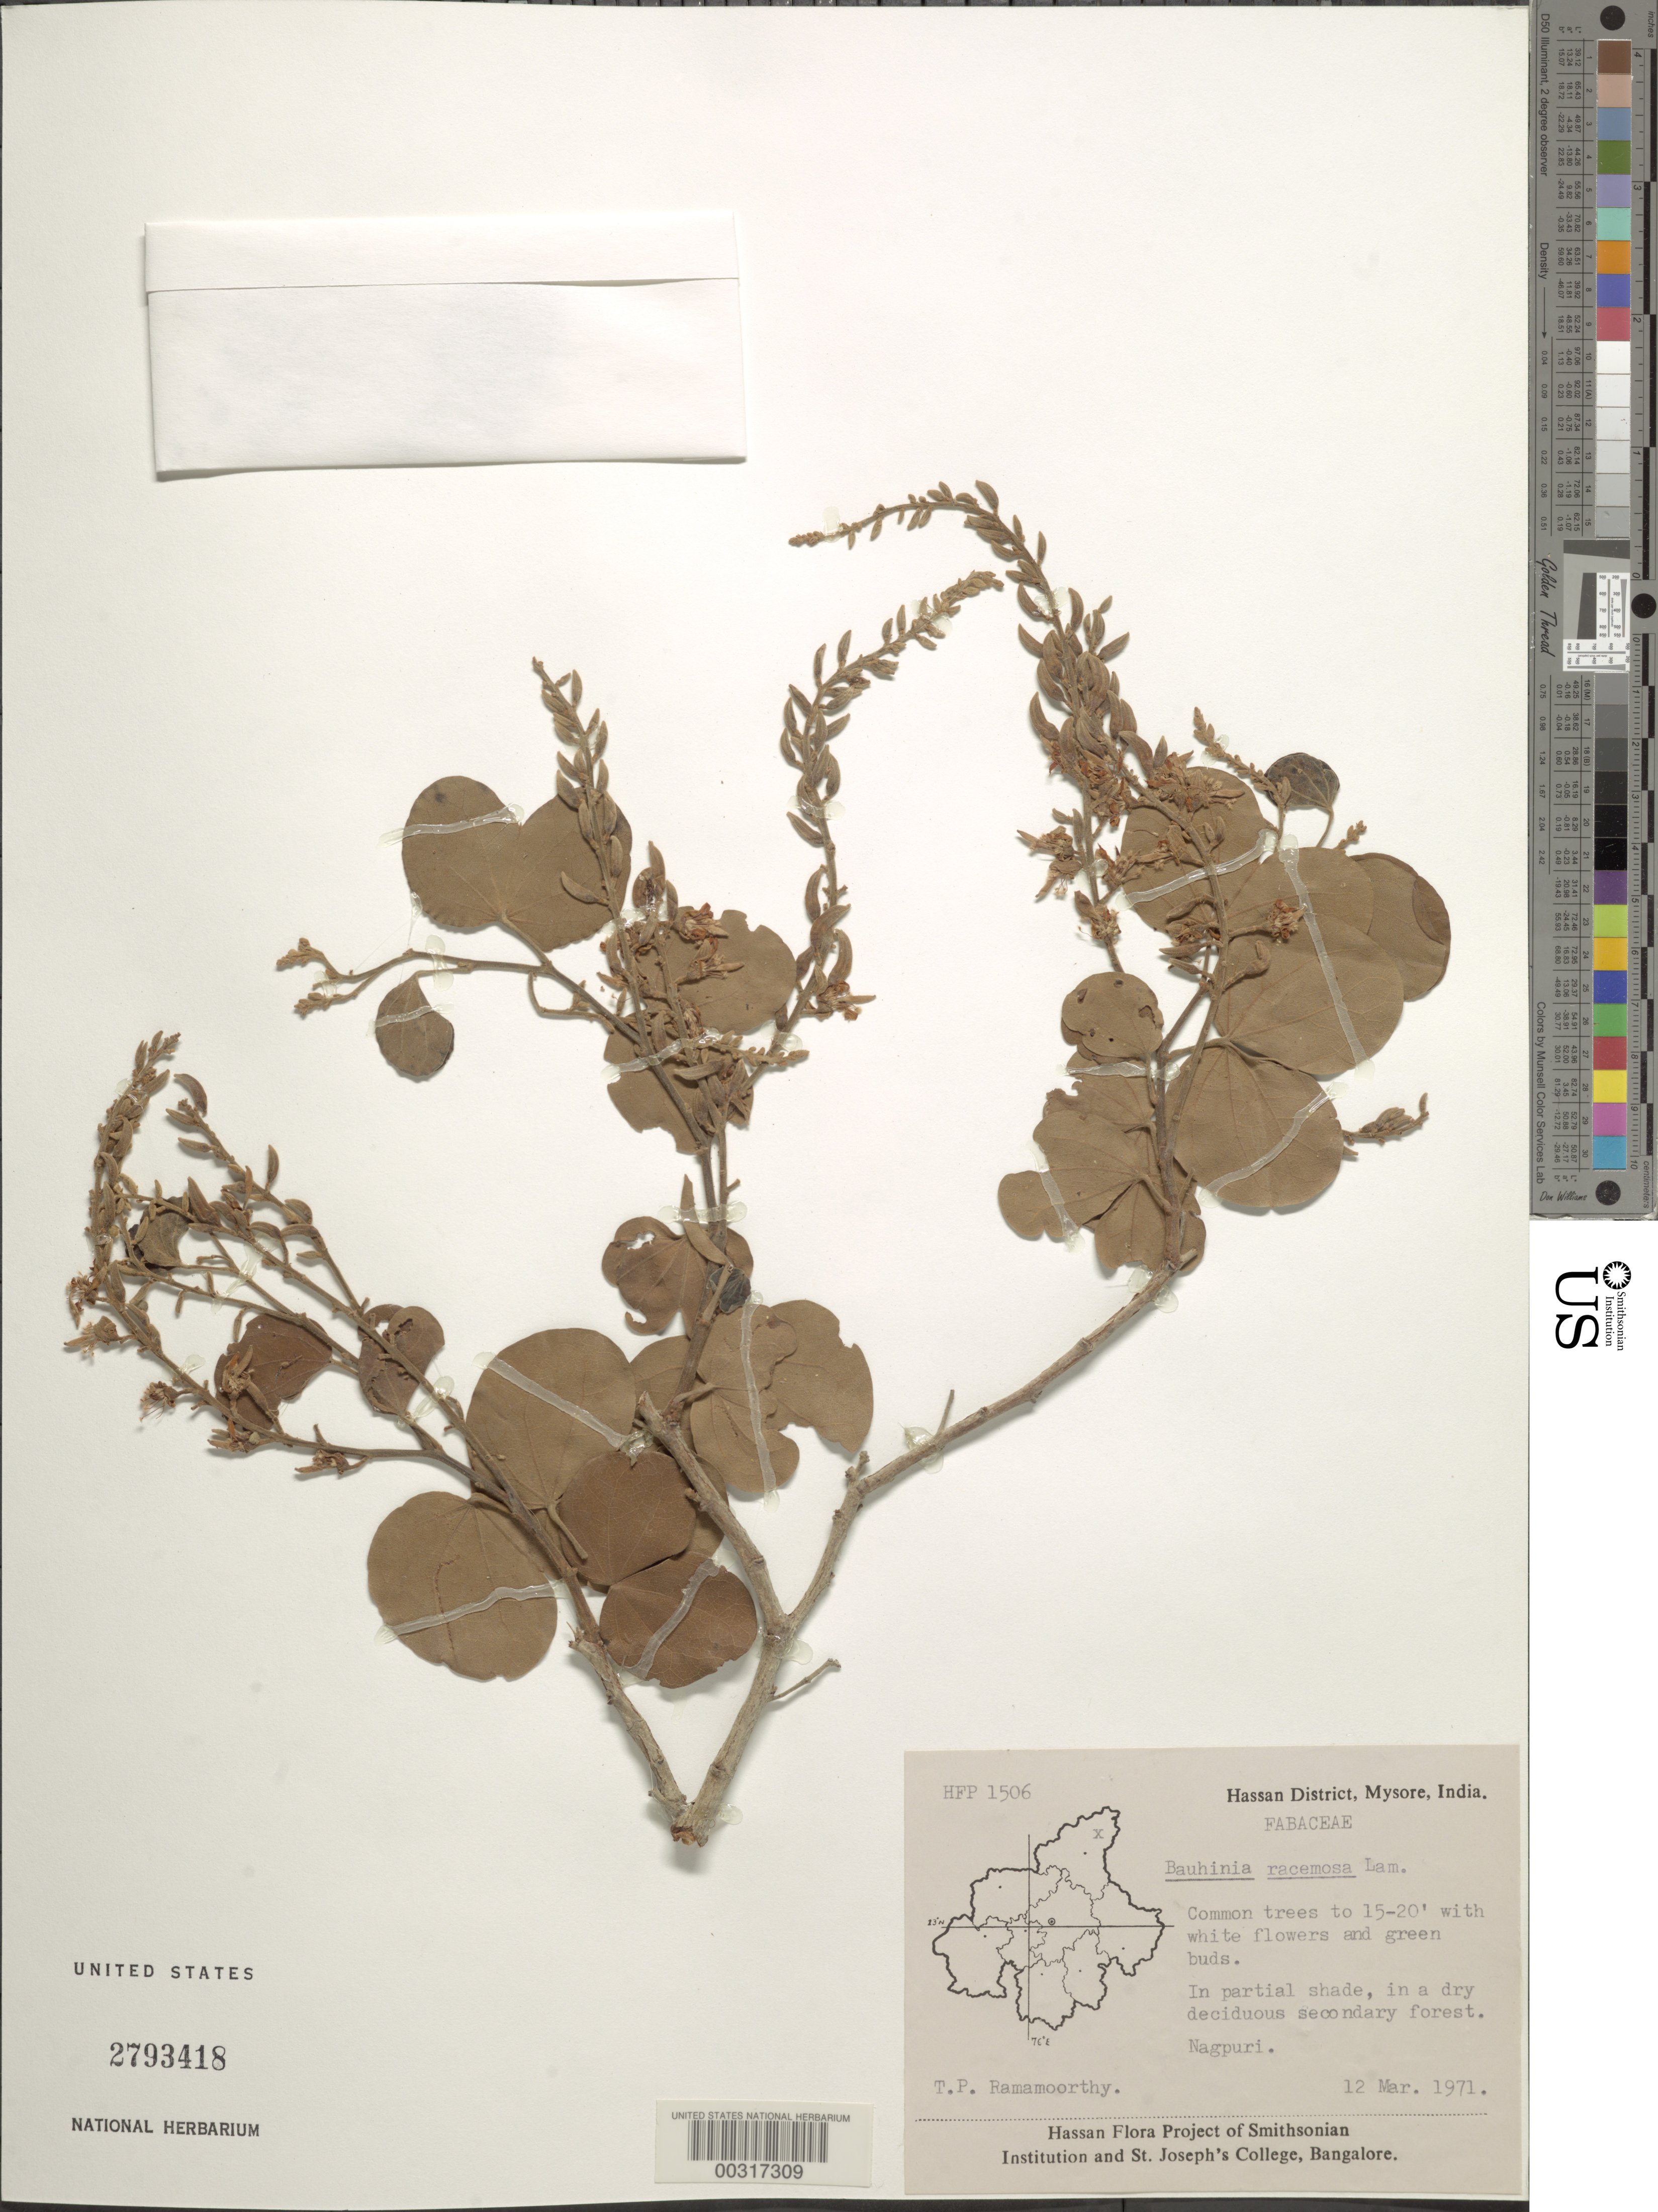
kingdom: Plantae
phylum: Tracheophyta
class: Magnoliopsida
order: Fabales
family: Fabaceae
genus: Bauhinia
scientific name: Bauhinia racemosa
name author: Lam.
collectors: T. P. Ramamoorthy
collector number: Hfp 1506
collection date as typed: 12 Mar 1971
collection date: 1971-03-12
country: India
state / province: Karnataka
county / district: Hassan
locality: Nagpuri, mysore state [mysore state = karnataka.]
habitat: In partial shade, in a dry deciduous secondary forest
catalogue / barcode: US 2793418